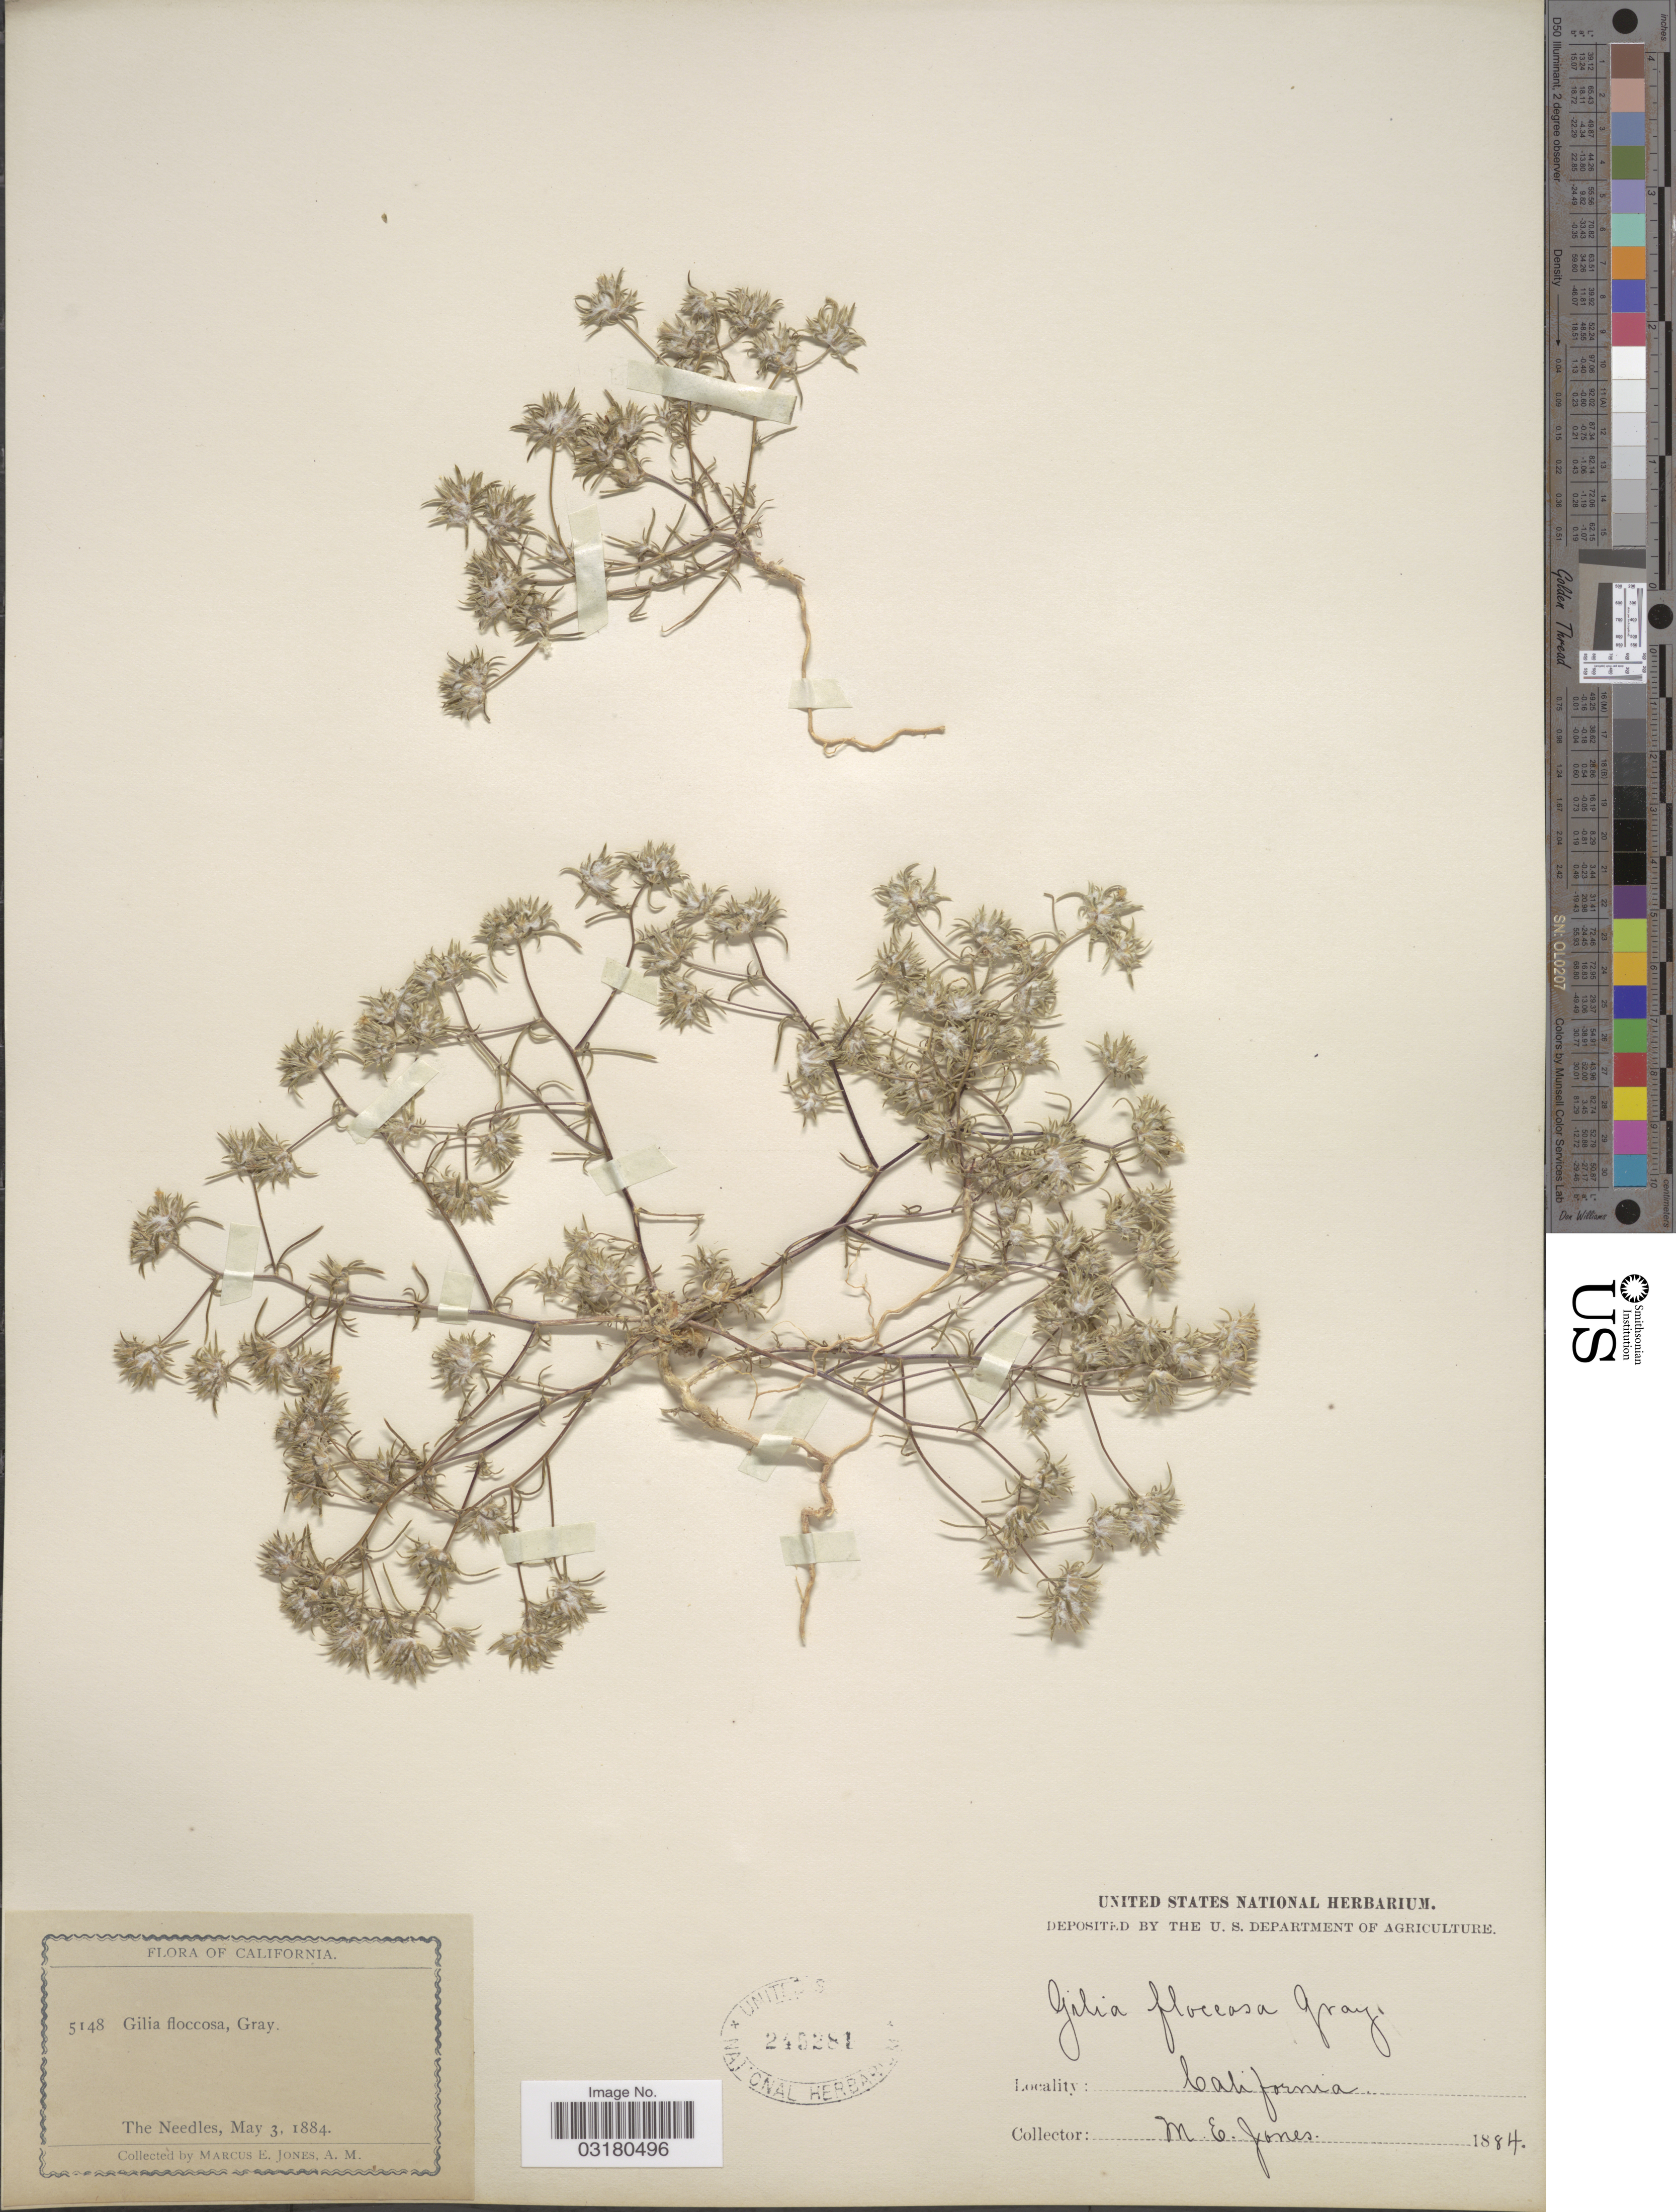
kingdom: Plantae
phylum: Tracheophyta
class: Magnoliopsida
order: Ericales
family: Polemoniaceae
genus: Eriastrum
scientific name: Eriastrum wilcoxii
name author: (A. Nelson) H. Mason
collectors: M. E. Jones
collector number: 5148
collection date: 1884-05-03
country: United States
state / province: California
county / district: San Bernardino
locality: The Needles.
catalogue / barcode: US 245281